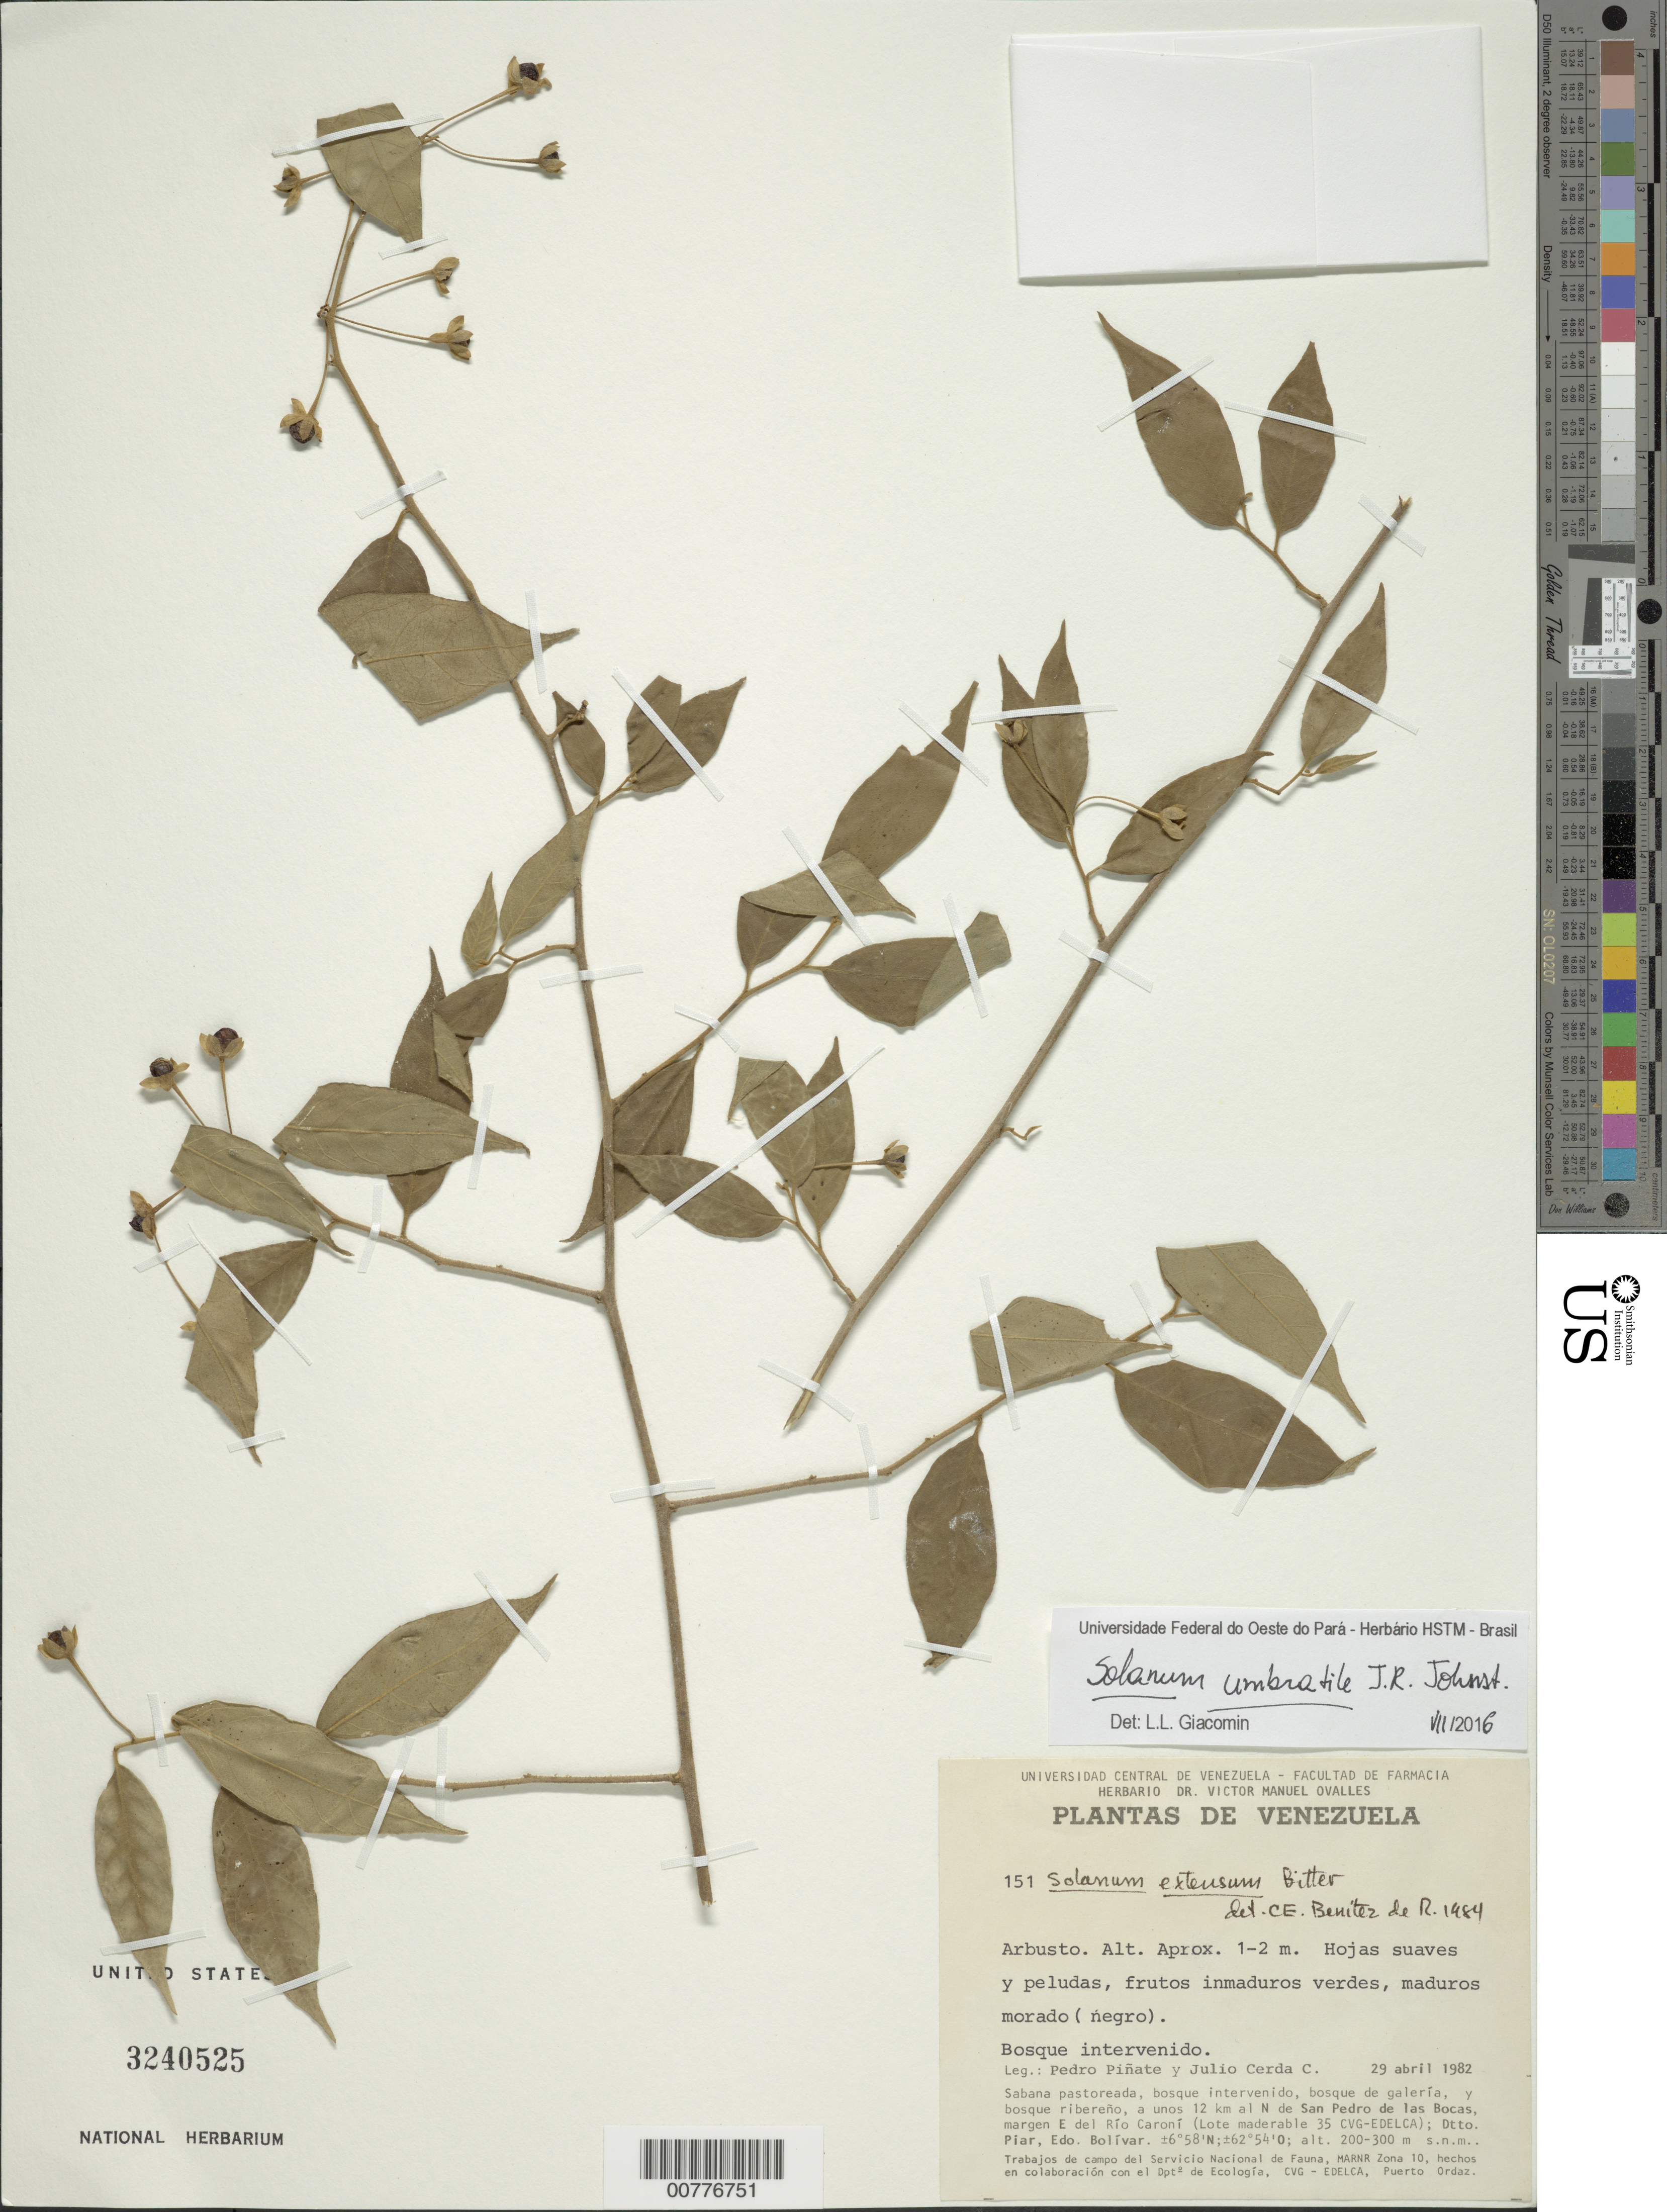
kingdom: Plantae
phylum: Tracheophyta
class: Magnoliopsida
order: Solanales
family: Solanaceae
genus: Solanum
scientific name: Solanum umbratile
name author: J.R. Johnst.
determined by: Giacomin, L. L.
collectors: P. Piñate & J. Cerda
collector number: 151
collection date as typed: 4 Apr 1982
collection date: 1982-04-04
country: Venezuela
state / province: Bolívar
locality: Dtto. Piar; 12 km N de San Pedro de las Bocas, E del Río Caroní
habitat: Bosque intervenido.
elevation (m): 200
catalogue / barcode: US 3240525